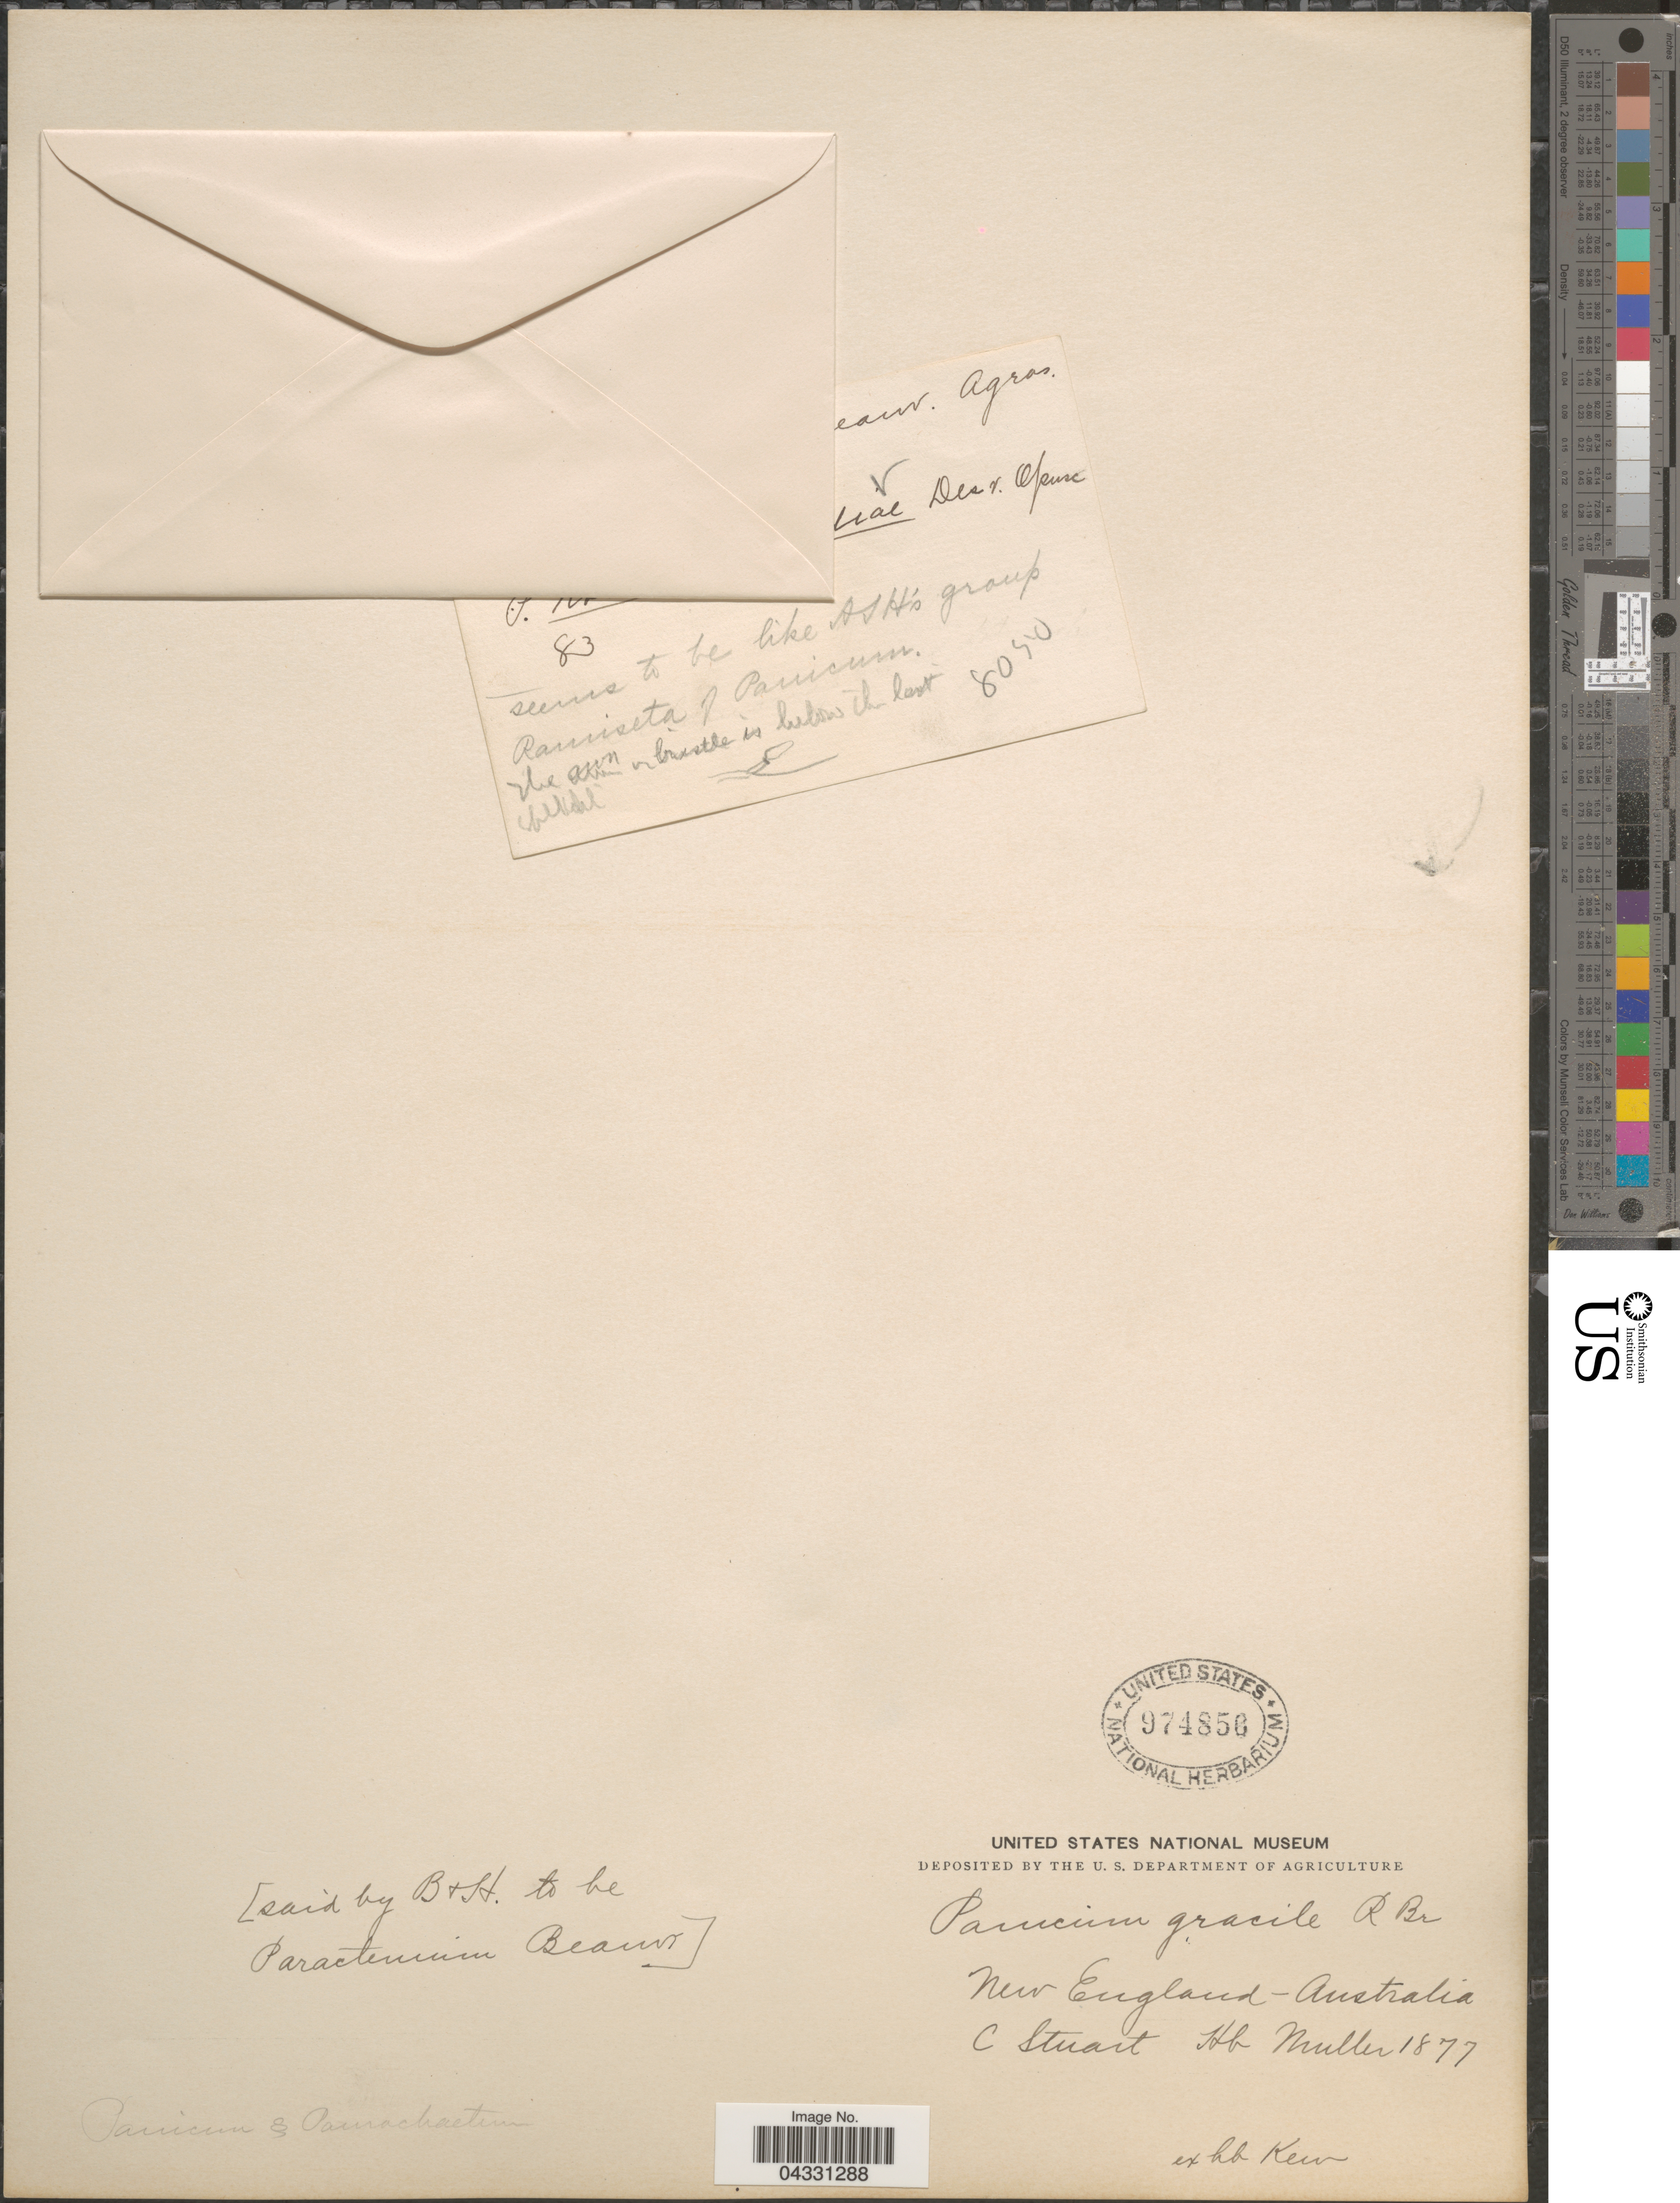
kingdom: Plantae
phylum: Tracheophyta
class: Liliopsida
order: Poales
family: Poaceae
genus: Setaria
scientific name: Setaria sp.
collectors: C. Stuart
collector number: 1877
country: Australia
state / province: New South Wales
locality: New England.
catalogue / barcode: US 974850